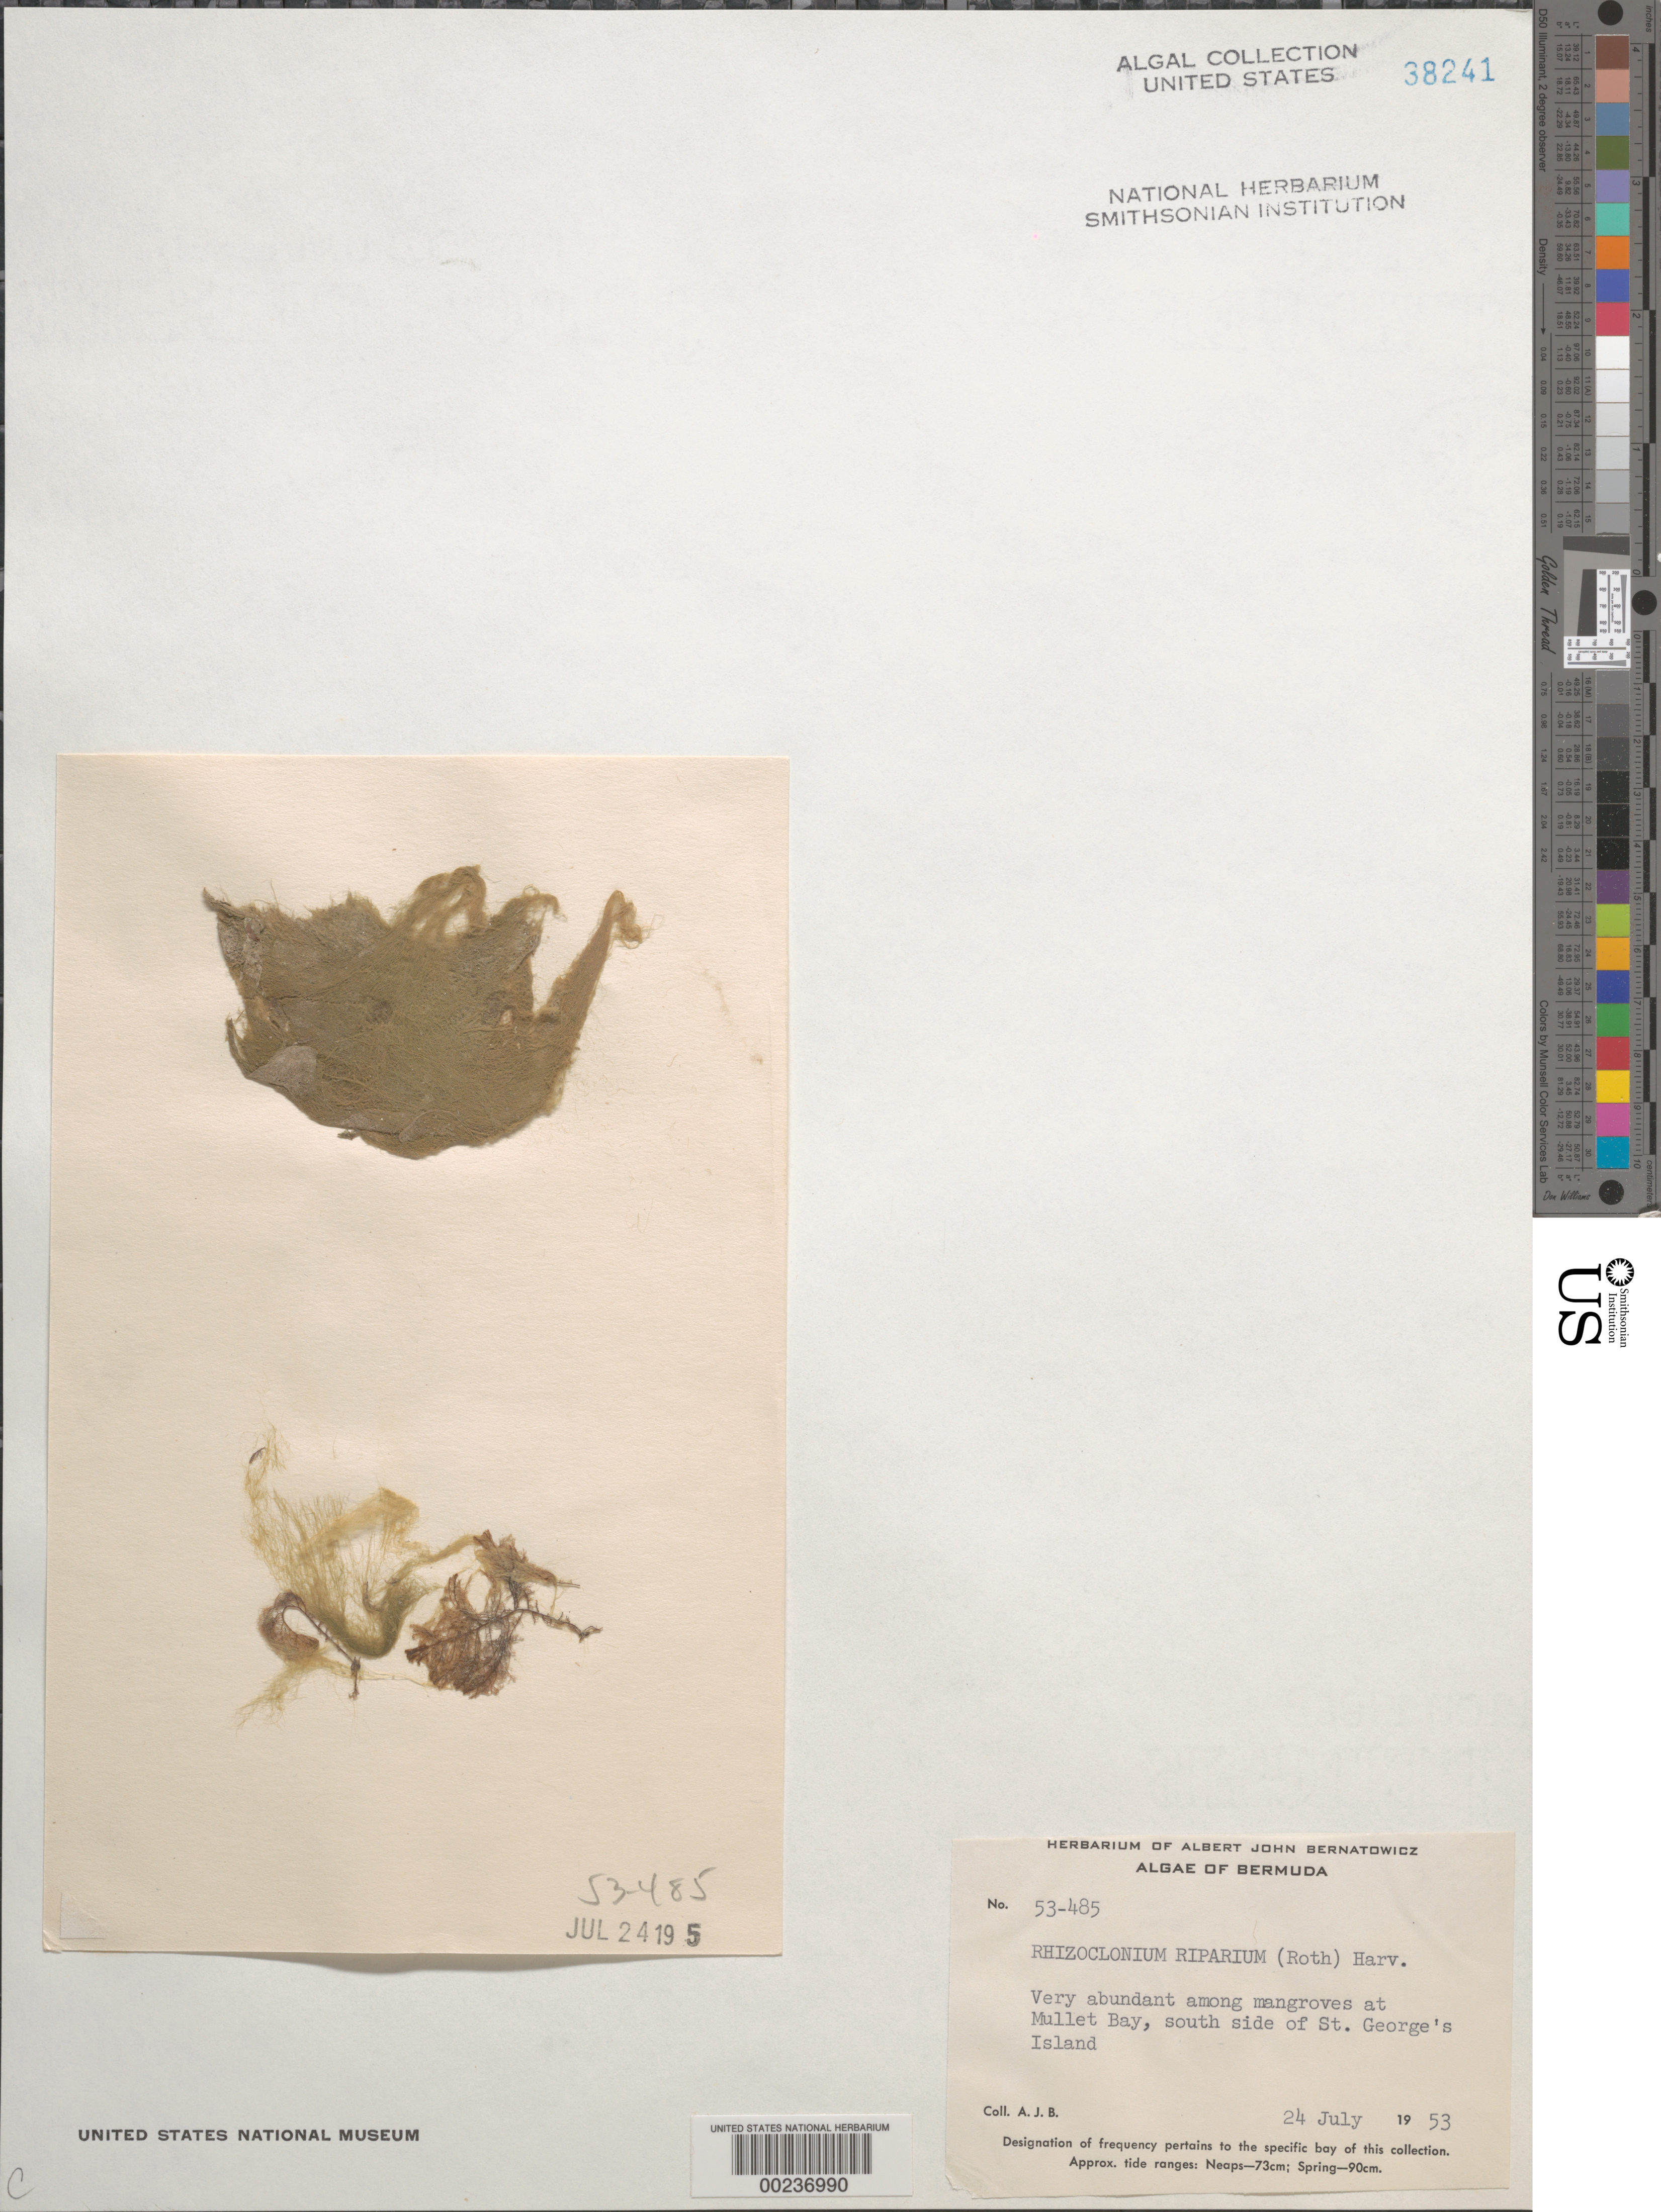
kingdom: Plantae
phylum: Chlorophyta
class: Ulvophyceae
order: Cladophorales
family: Cladophoraceae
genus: Rhizoclonium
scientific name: Rhizoclonium riparium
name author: (Roth) Harv.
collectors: A. Bernatowicz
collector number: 53-485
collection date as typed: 24 Jul 1953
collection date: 1953-07-24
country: Bermuda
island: St. George's Island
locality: Mullet Bay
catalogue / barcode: US 38241